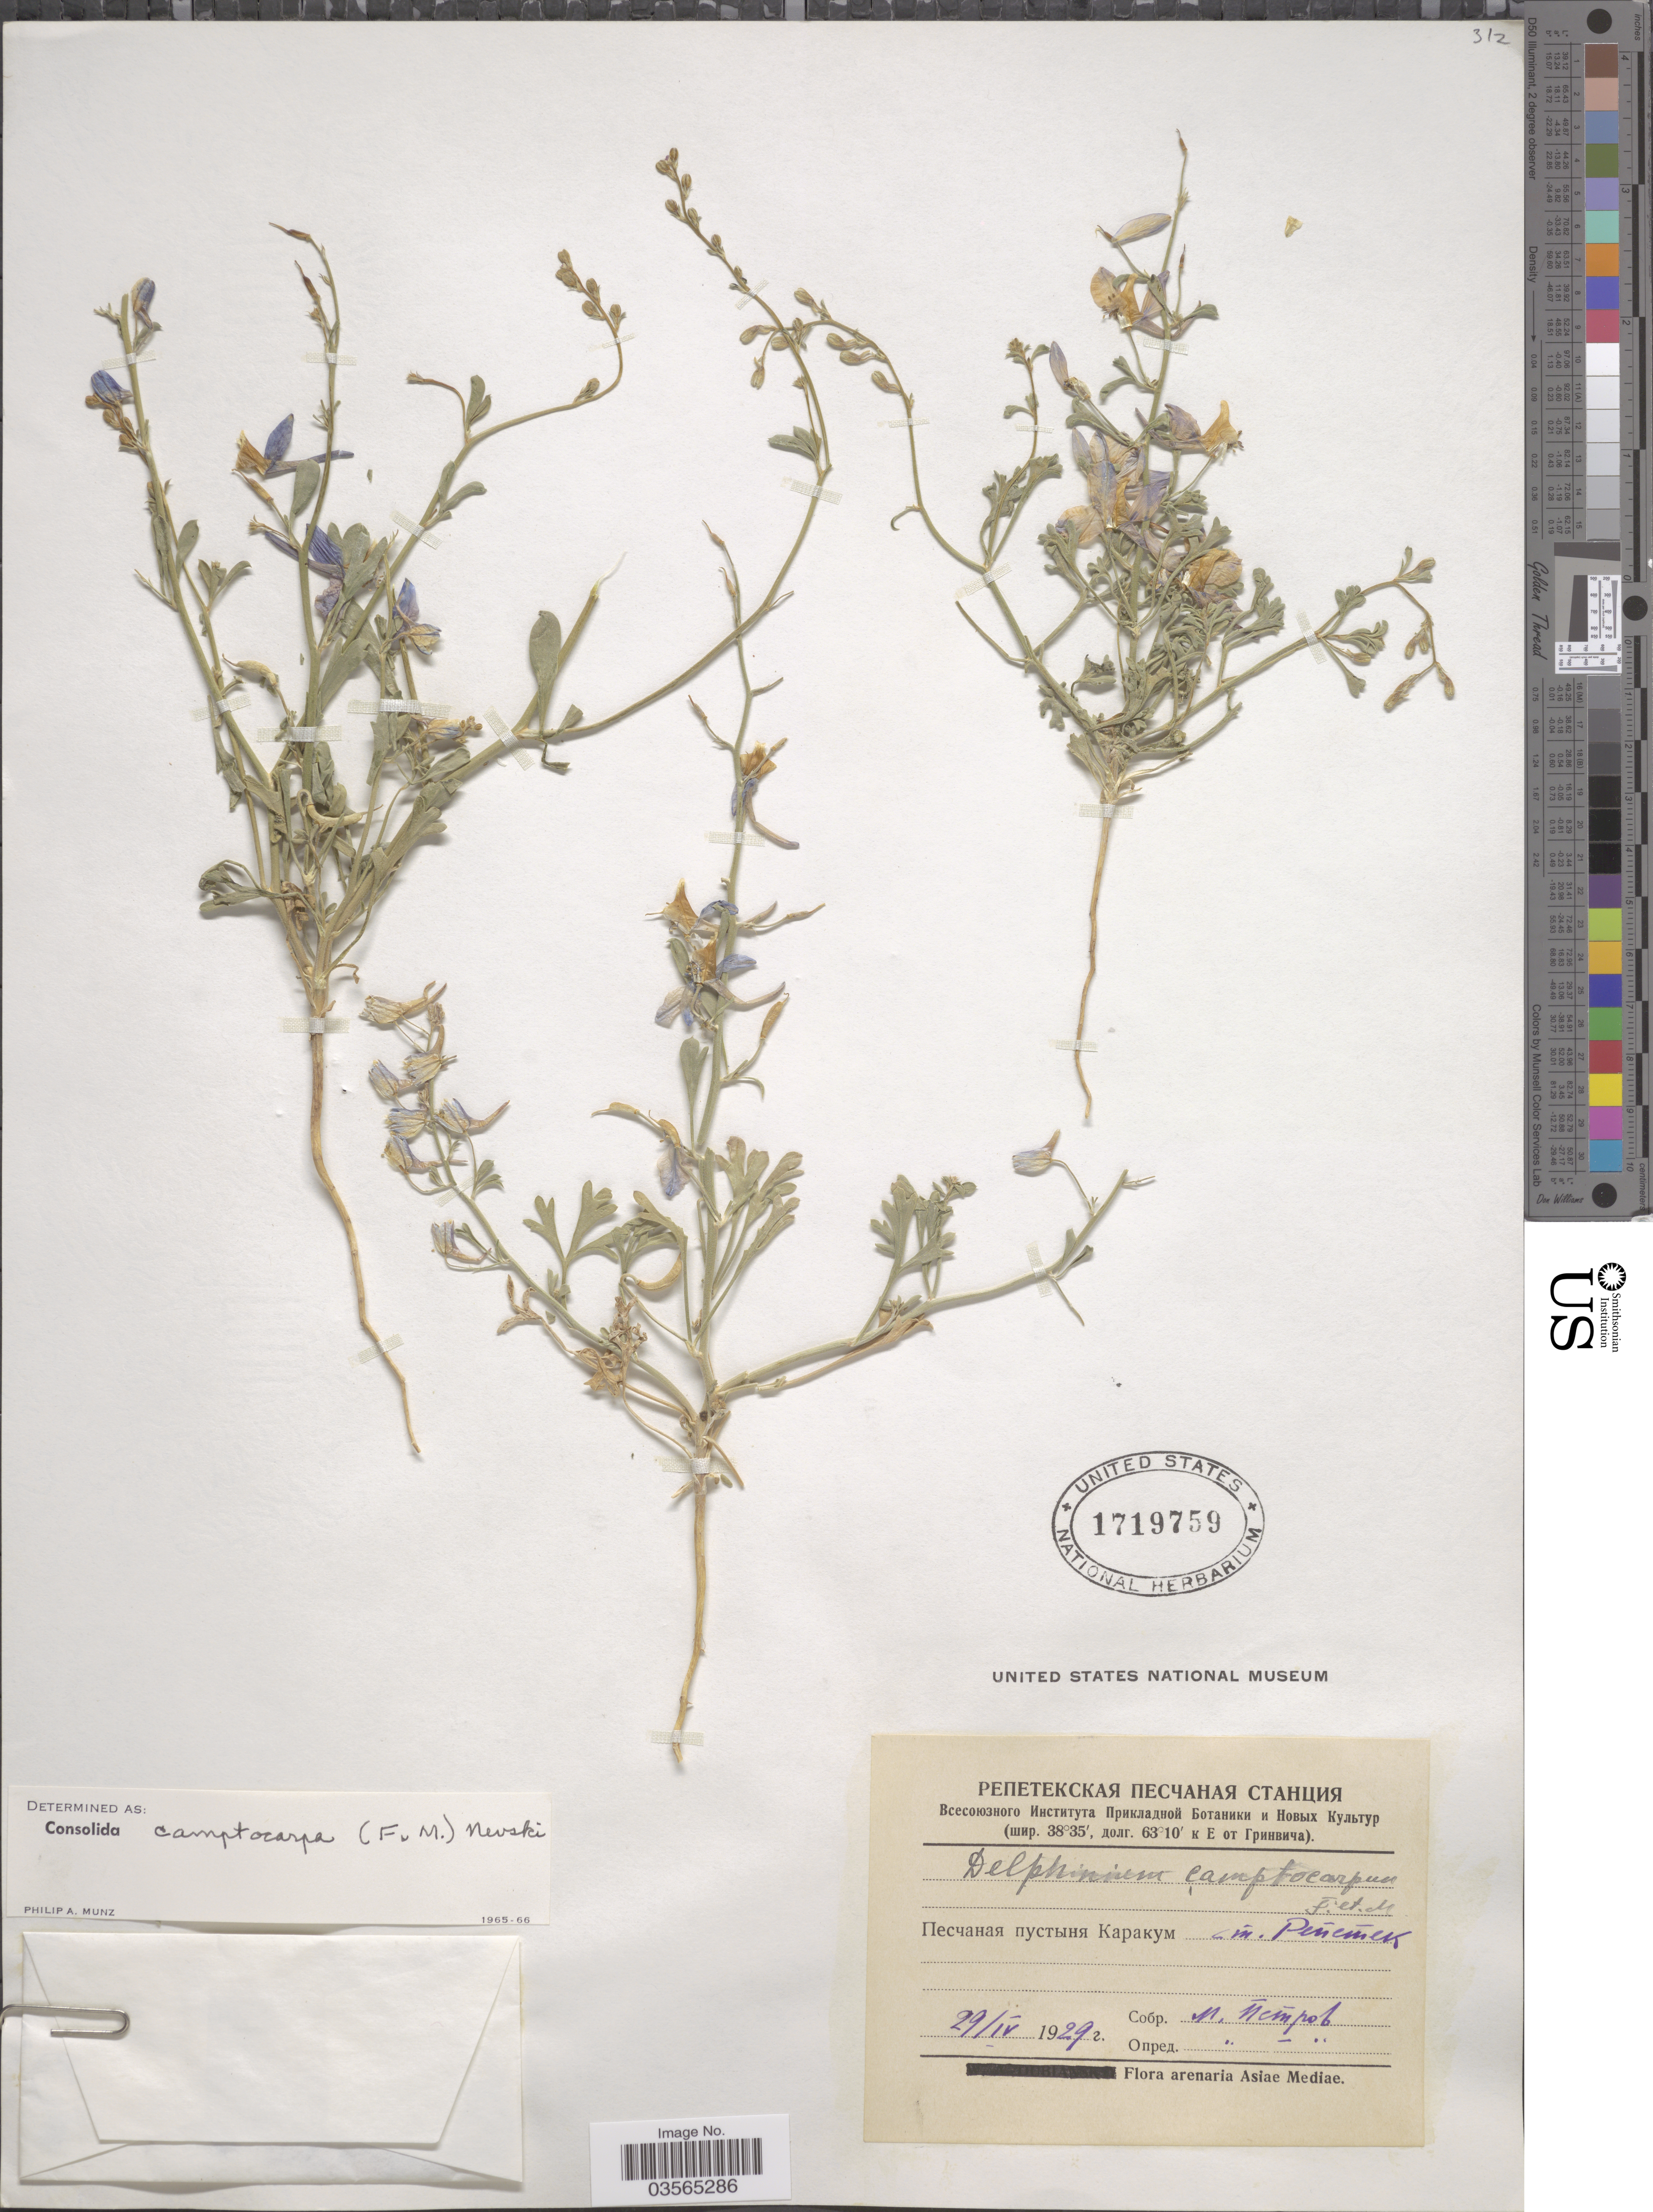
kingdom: Plantae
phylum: Tracheophyta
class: Magnoliopsida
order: Ranunculales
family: Ranunculaceae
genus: Delphinium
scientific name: Delphinium camtocarpum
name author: Fisch. & C.A. Mey.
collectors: M. Petrov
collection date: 1929-04-29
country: Turkmenistan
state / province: Lebap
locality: Karakum Desert, Repetek Station. Arenaria Asiae Mediae.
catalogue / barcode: US 1719759